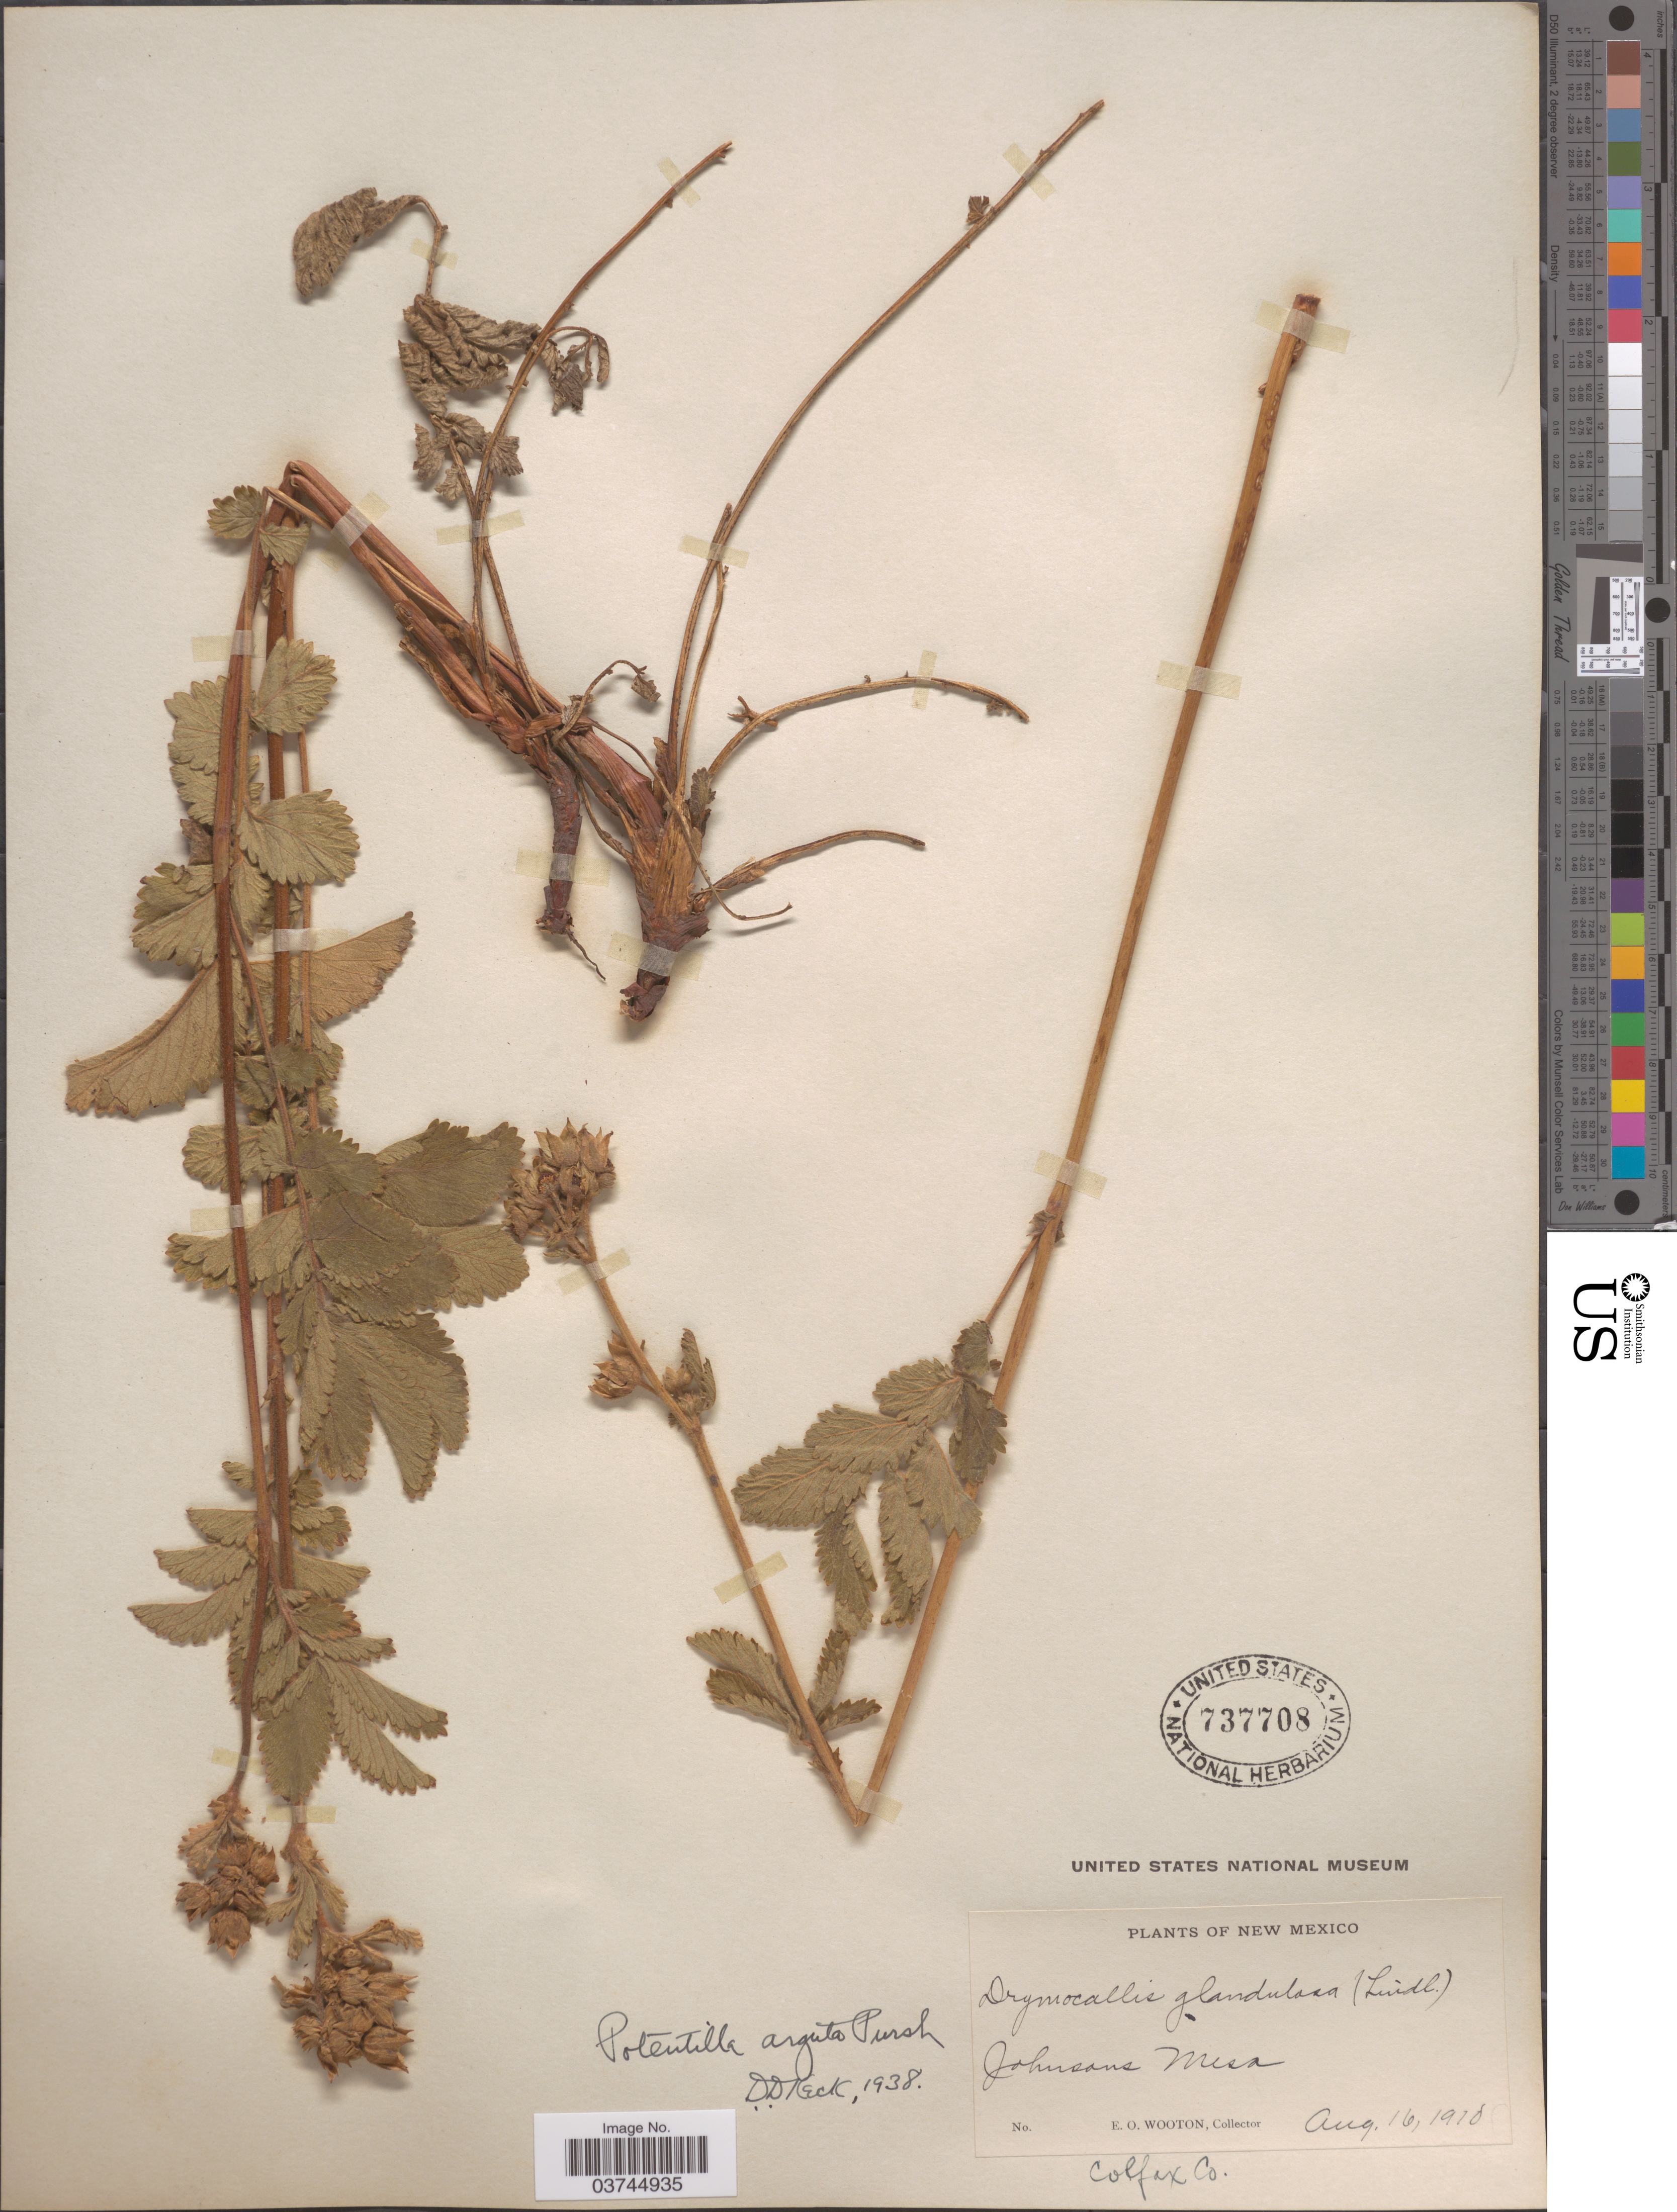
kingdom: Plantae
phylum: Tracheophyta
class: Magnoliopsida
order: Rosales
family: Rosaceae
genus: Drymocallis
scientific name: Drymocallis arguta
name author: (Pursh) Rydb.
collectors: E. O. Wooton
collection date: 1910-08-16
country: United States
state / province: New Mexico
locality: Johnsons Mesa.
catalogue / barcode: US 737708